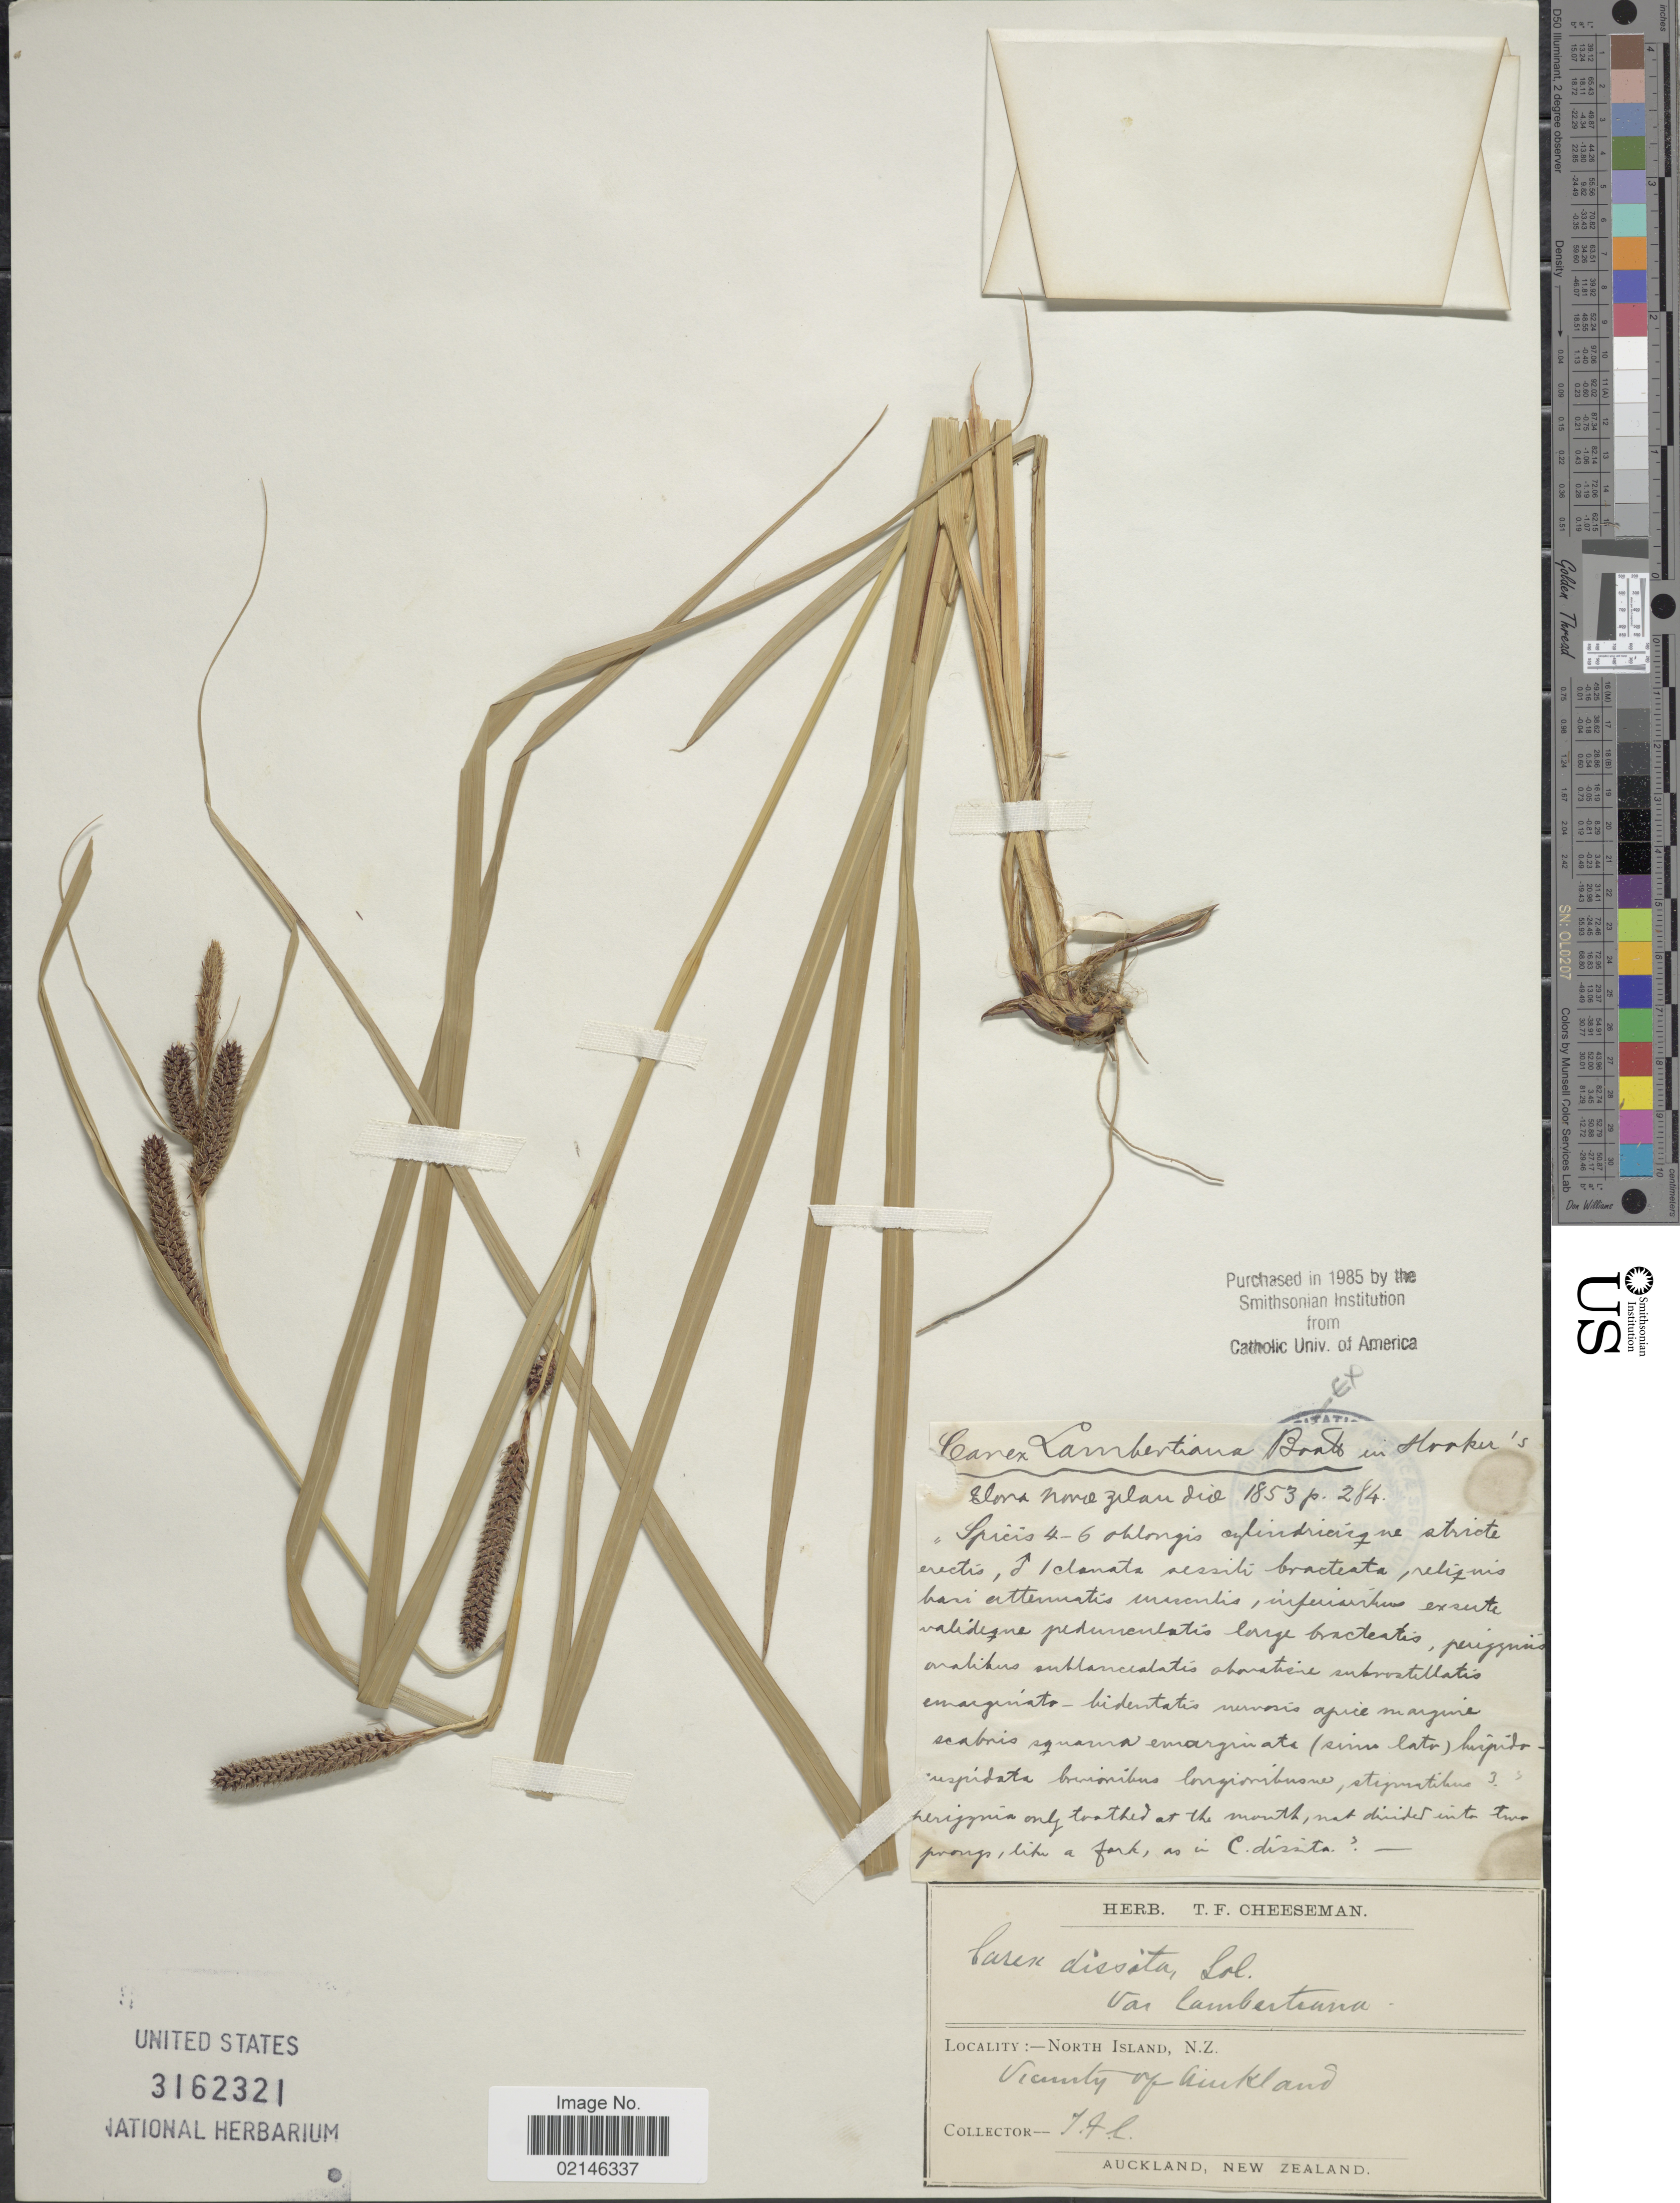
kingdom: Plantae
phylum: Tracheophyta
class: Liliopsida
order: Poales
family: Cyperaceae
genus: Carex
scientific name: Carex dissita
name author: Sol. ex Boott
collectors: T. F. Cheeseman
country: New Zealand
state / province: Auckland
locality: North Island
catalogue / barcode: US 3162321